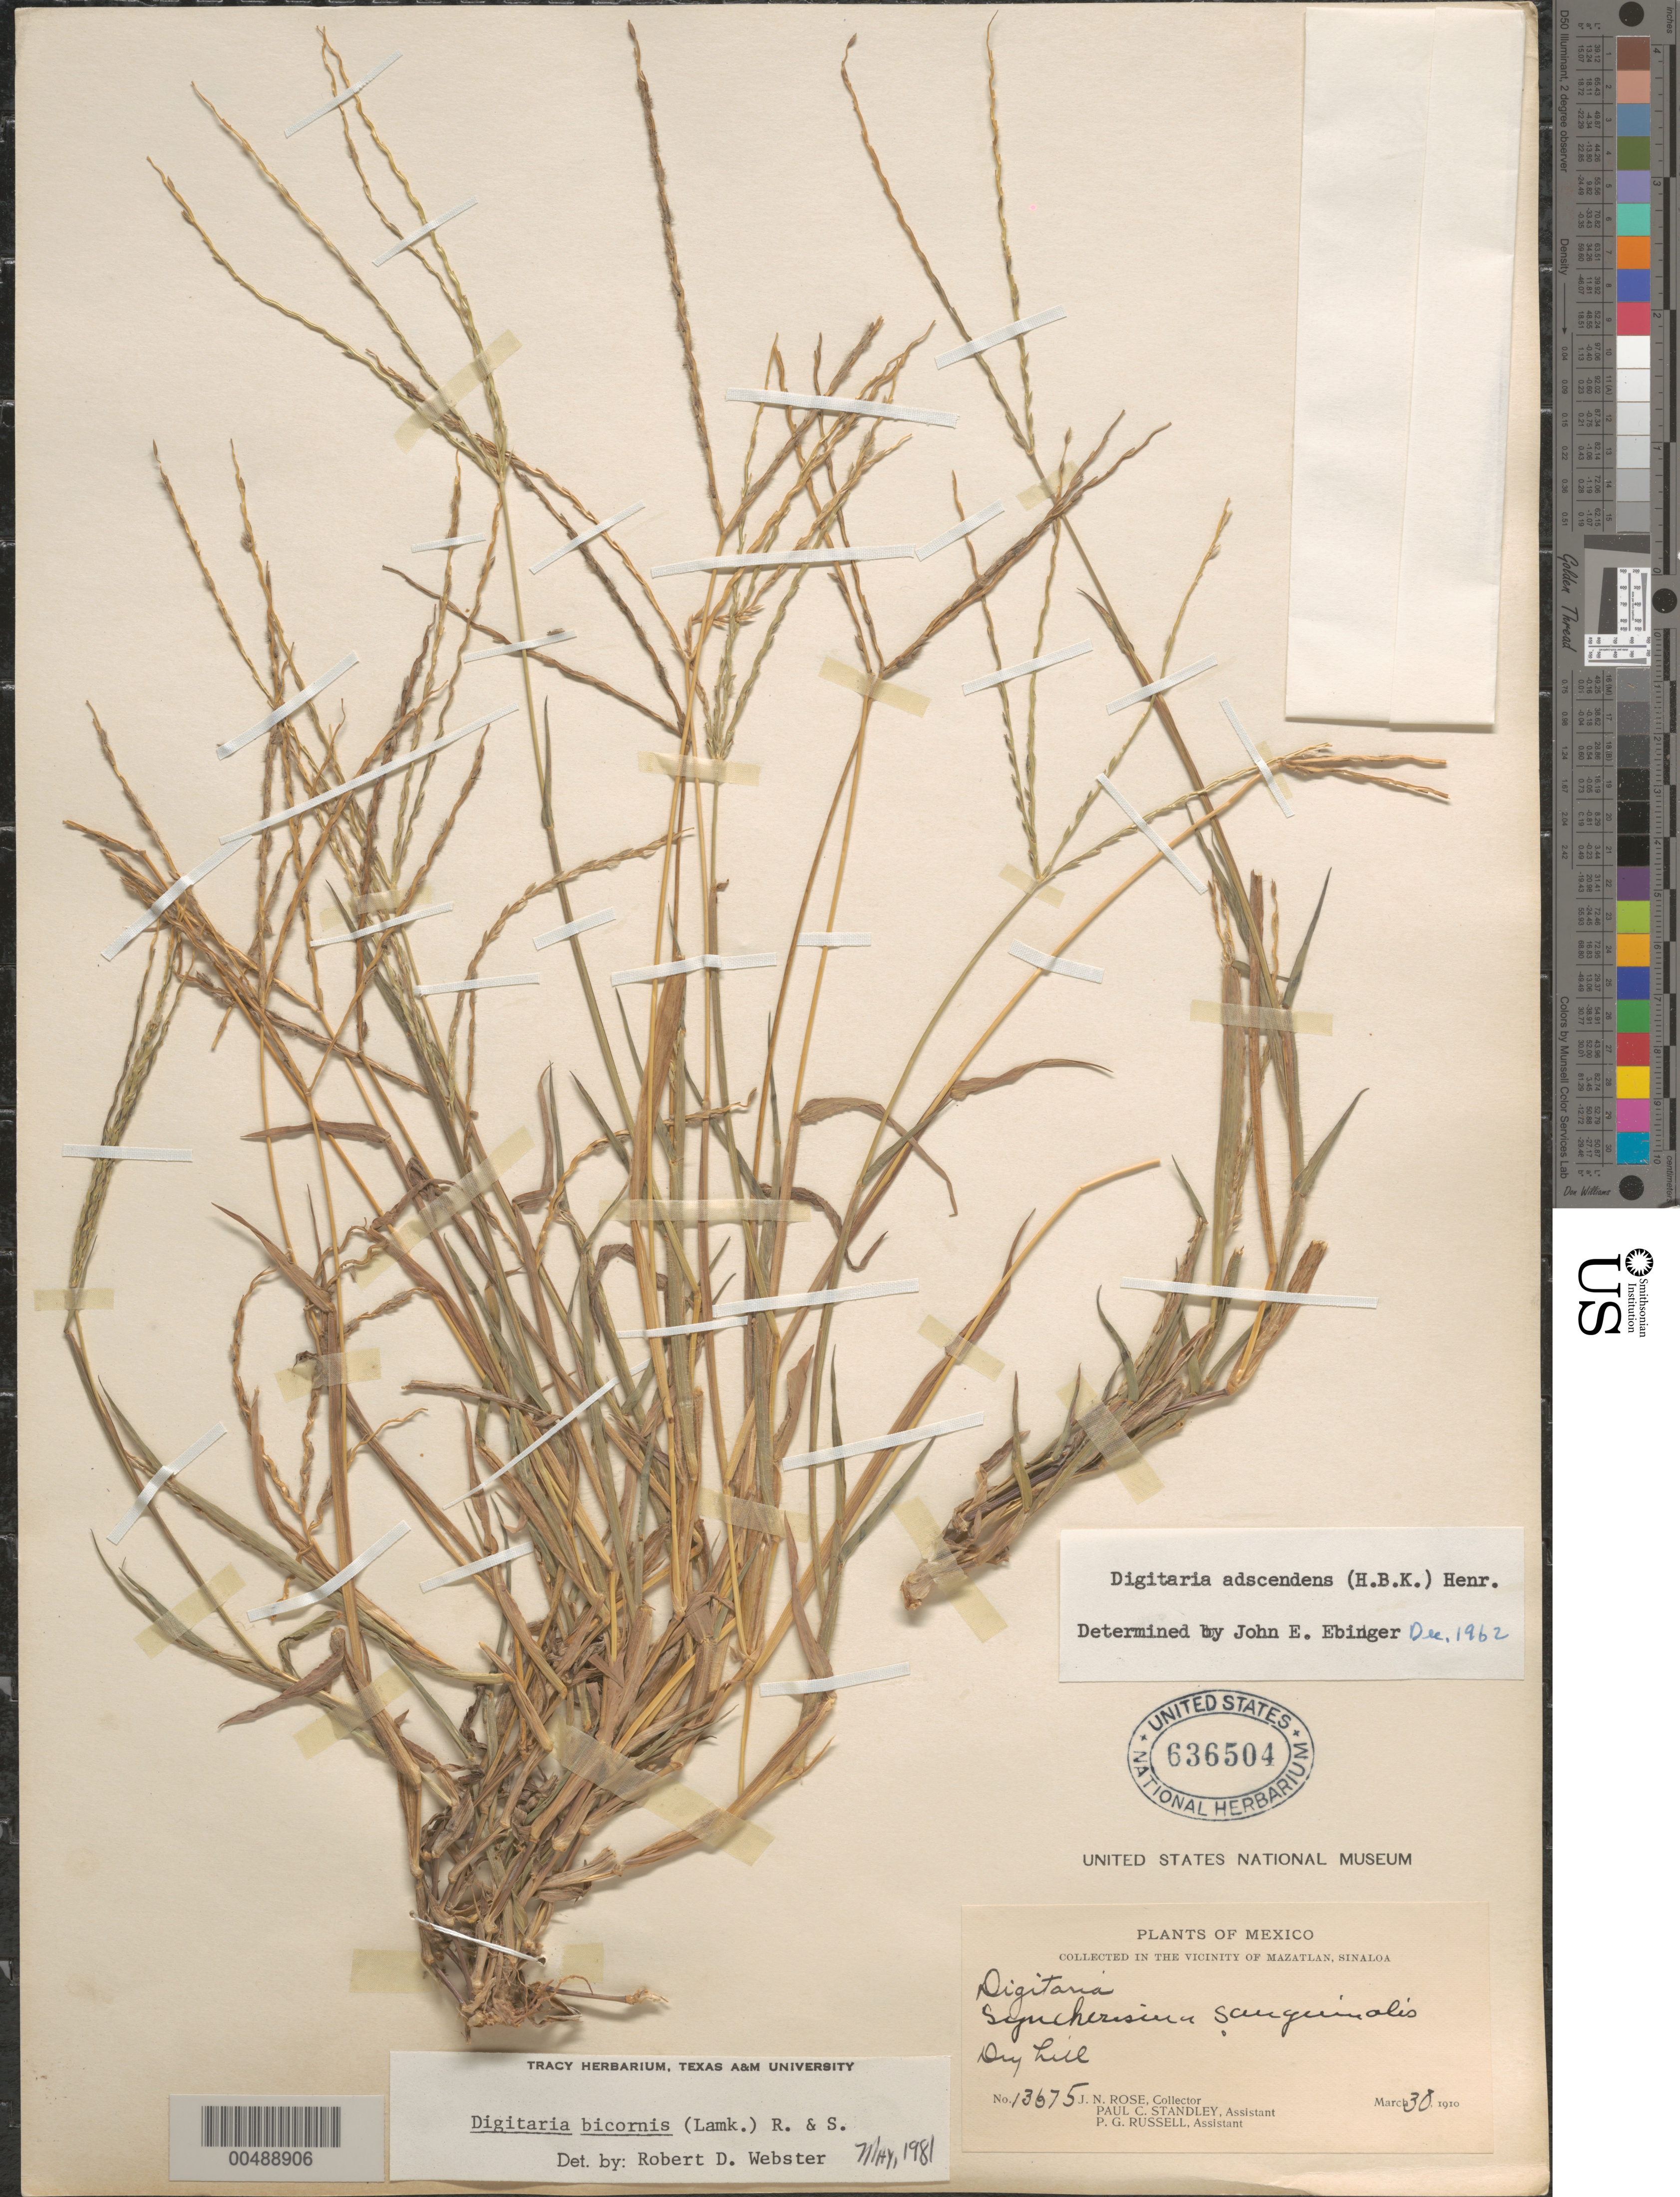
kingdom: Plantae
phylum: Tracheophyta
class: Liliopsida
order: Poales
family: Poaceae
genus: Digitaria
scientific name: Digitaria bicornis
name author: (Lam.) Roem. & Schult.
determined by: Webster, Robert D.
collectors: J. N. Rose, P. C. Standley & P. G. Russell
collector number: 13675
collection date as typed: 30 Mar 1910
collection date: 1910-03-30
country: Mexico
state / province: Sinaloa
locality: Vicinity of Mazatlan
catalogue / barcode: US 636504